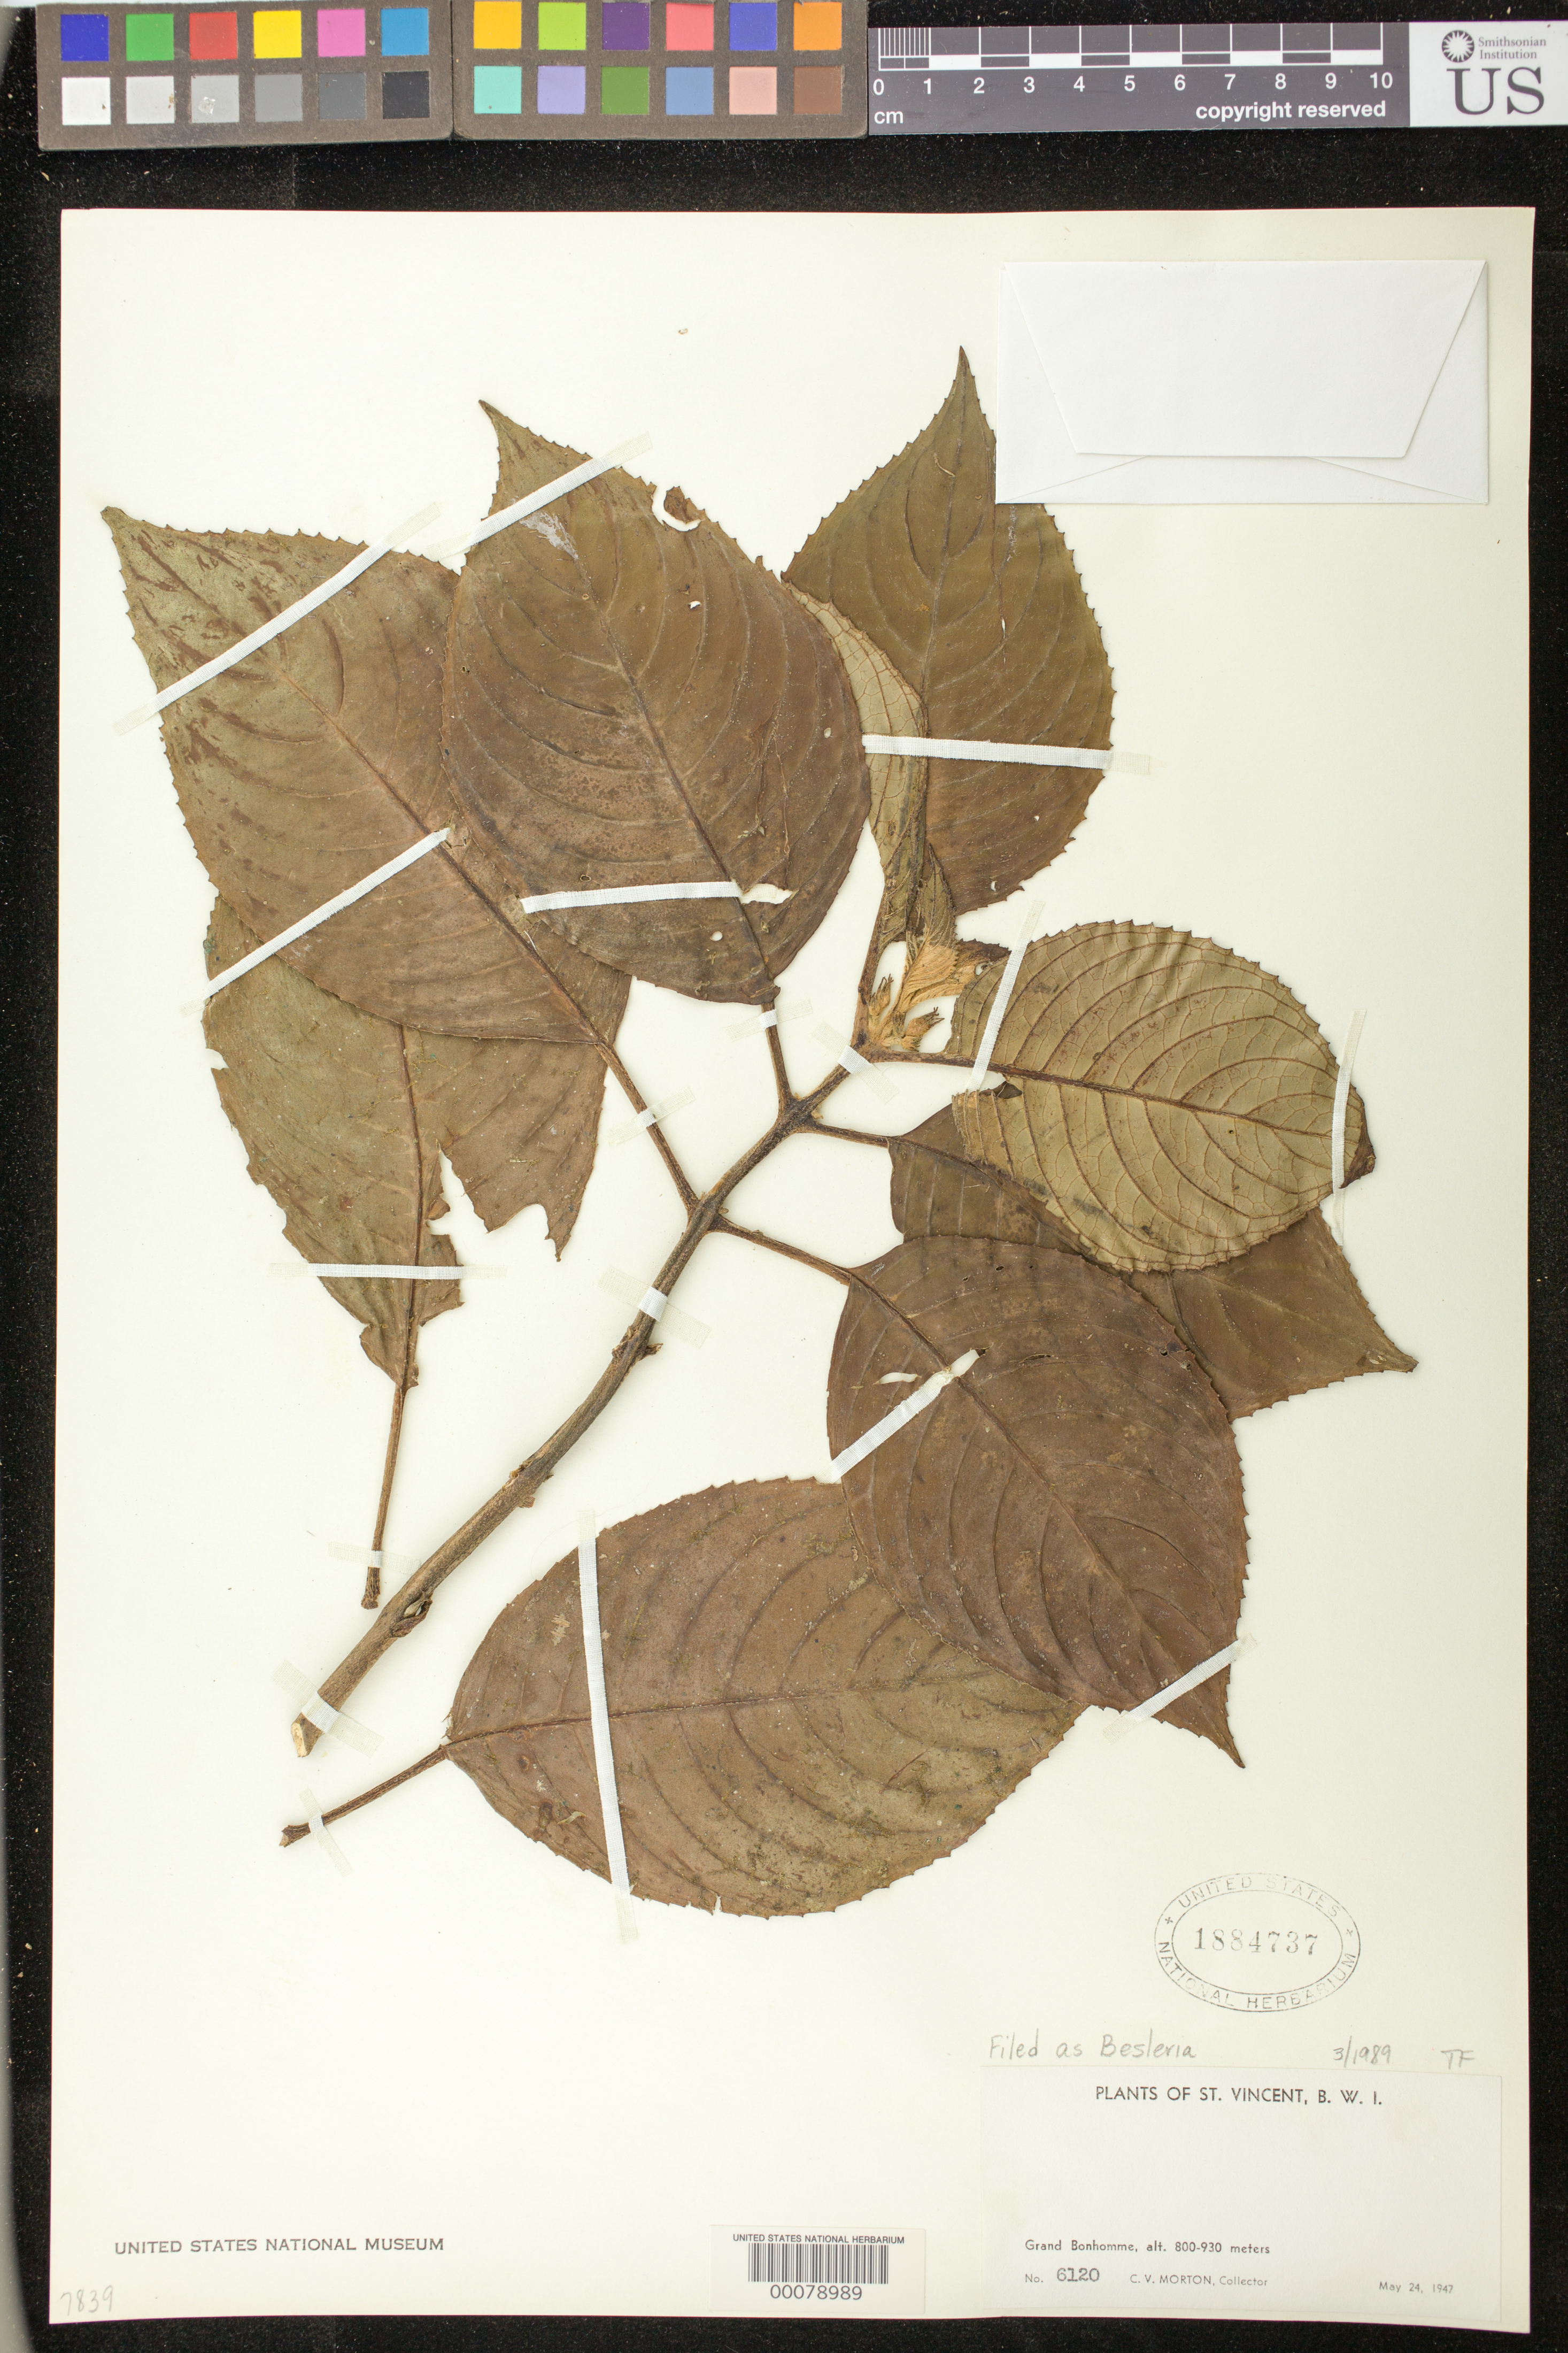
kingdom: Plantae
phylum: Tracheophyta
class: Magnoliopsida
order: Lamiales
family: Gesneriaceae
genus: Besleria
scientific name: Besleria sp.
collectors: C. V. Morton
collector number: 6120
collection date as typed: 24 May 1947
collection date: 1947-05-24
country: St. Vincent - Grenadines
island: St. Vincent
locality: Grand Bonhomme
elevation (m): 800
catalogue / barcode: US 1884737